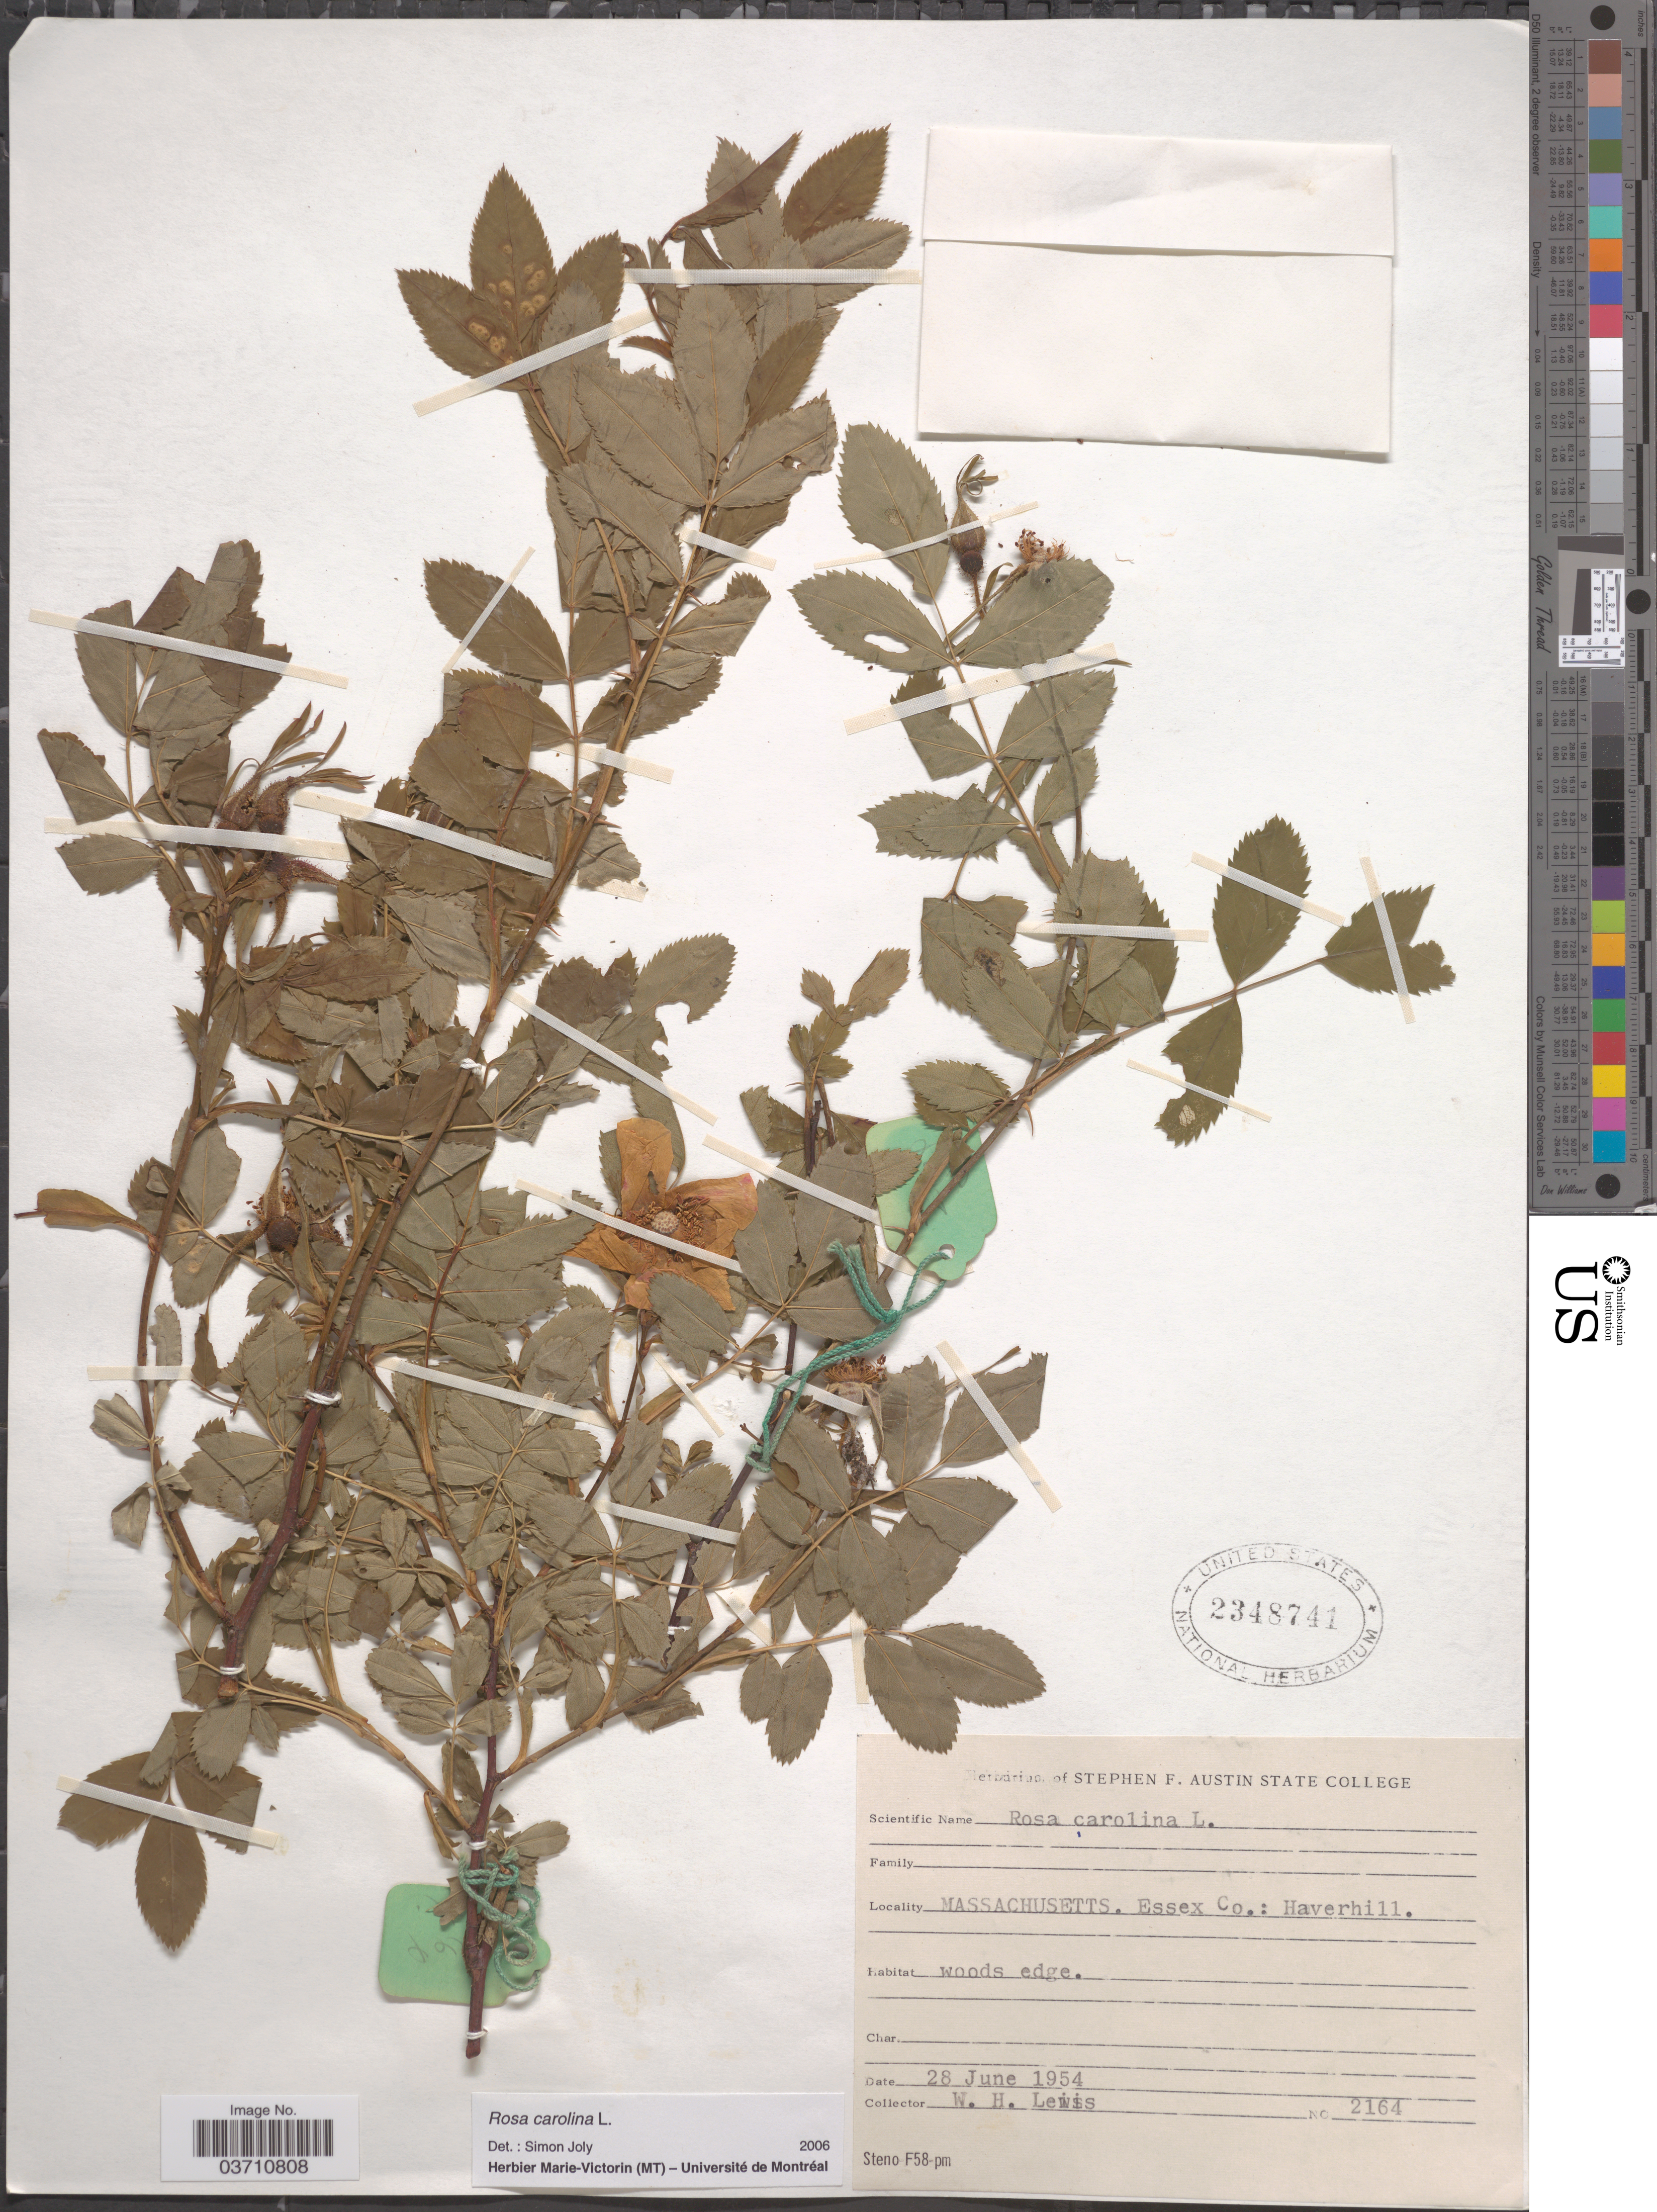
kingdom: Plantae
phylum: Tracheophyta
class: Magnoliopsida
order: Rosales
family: Rosaceae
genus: Rosa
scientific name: Rosa carolina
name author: L.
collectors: W. H. Lewis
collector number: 2164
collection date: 1954-06-28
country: United States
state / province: Massachusetts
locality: Essex Co.: Haverhill.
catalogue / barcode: US 2348741